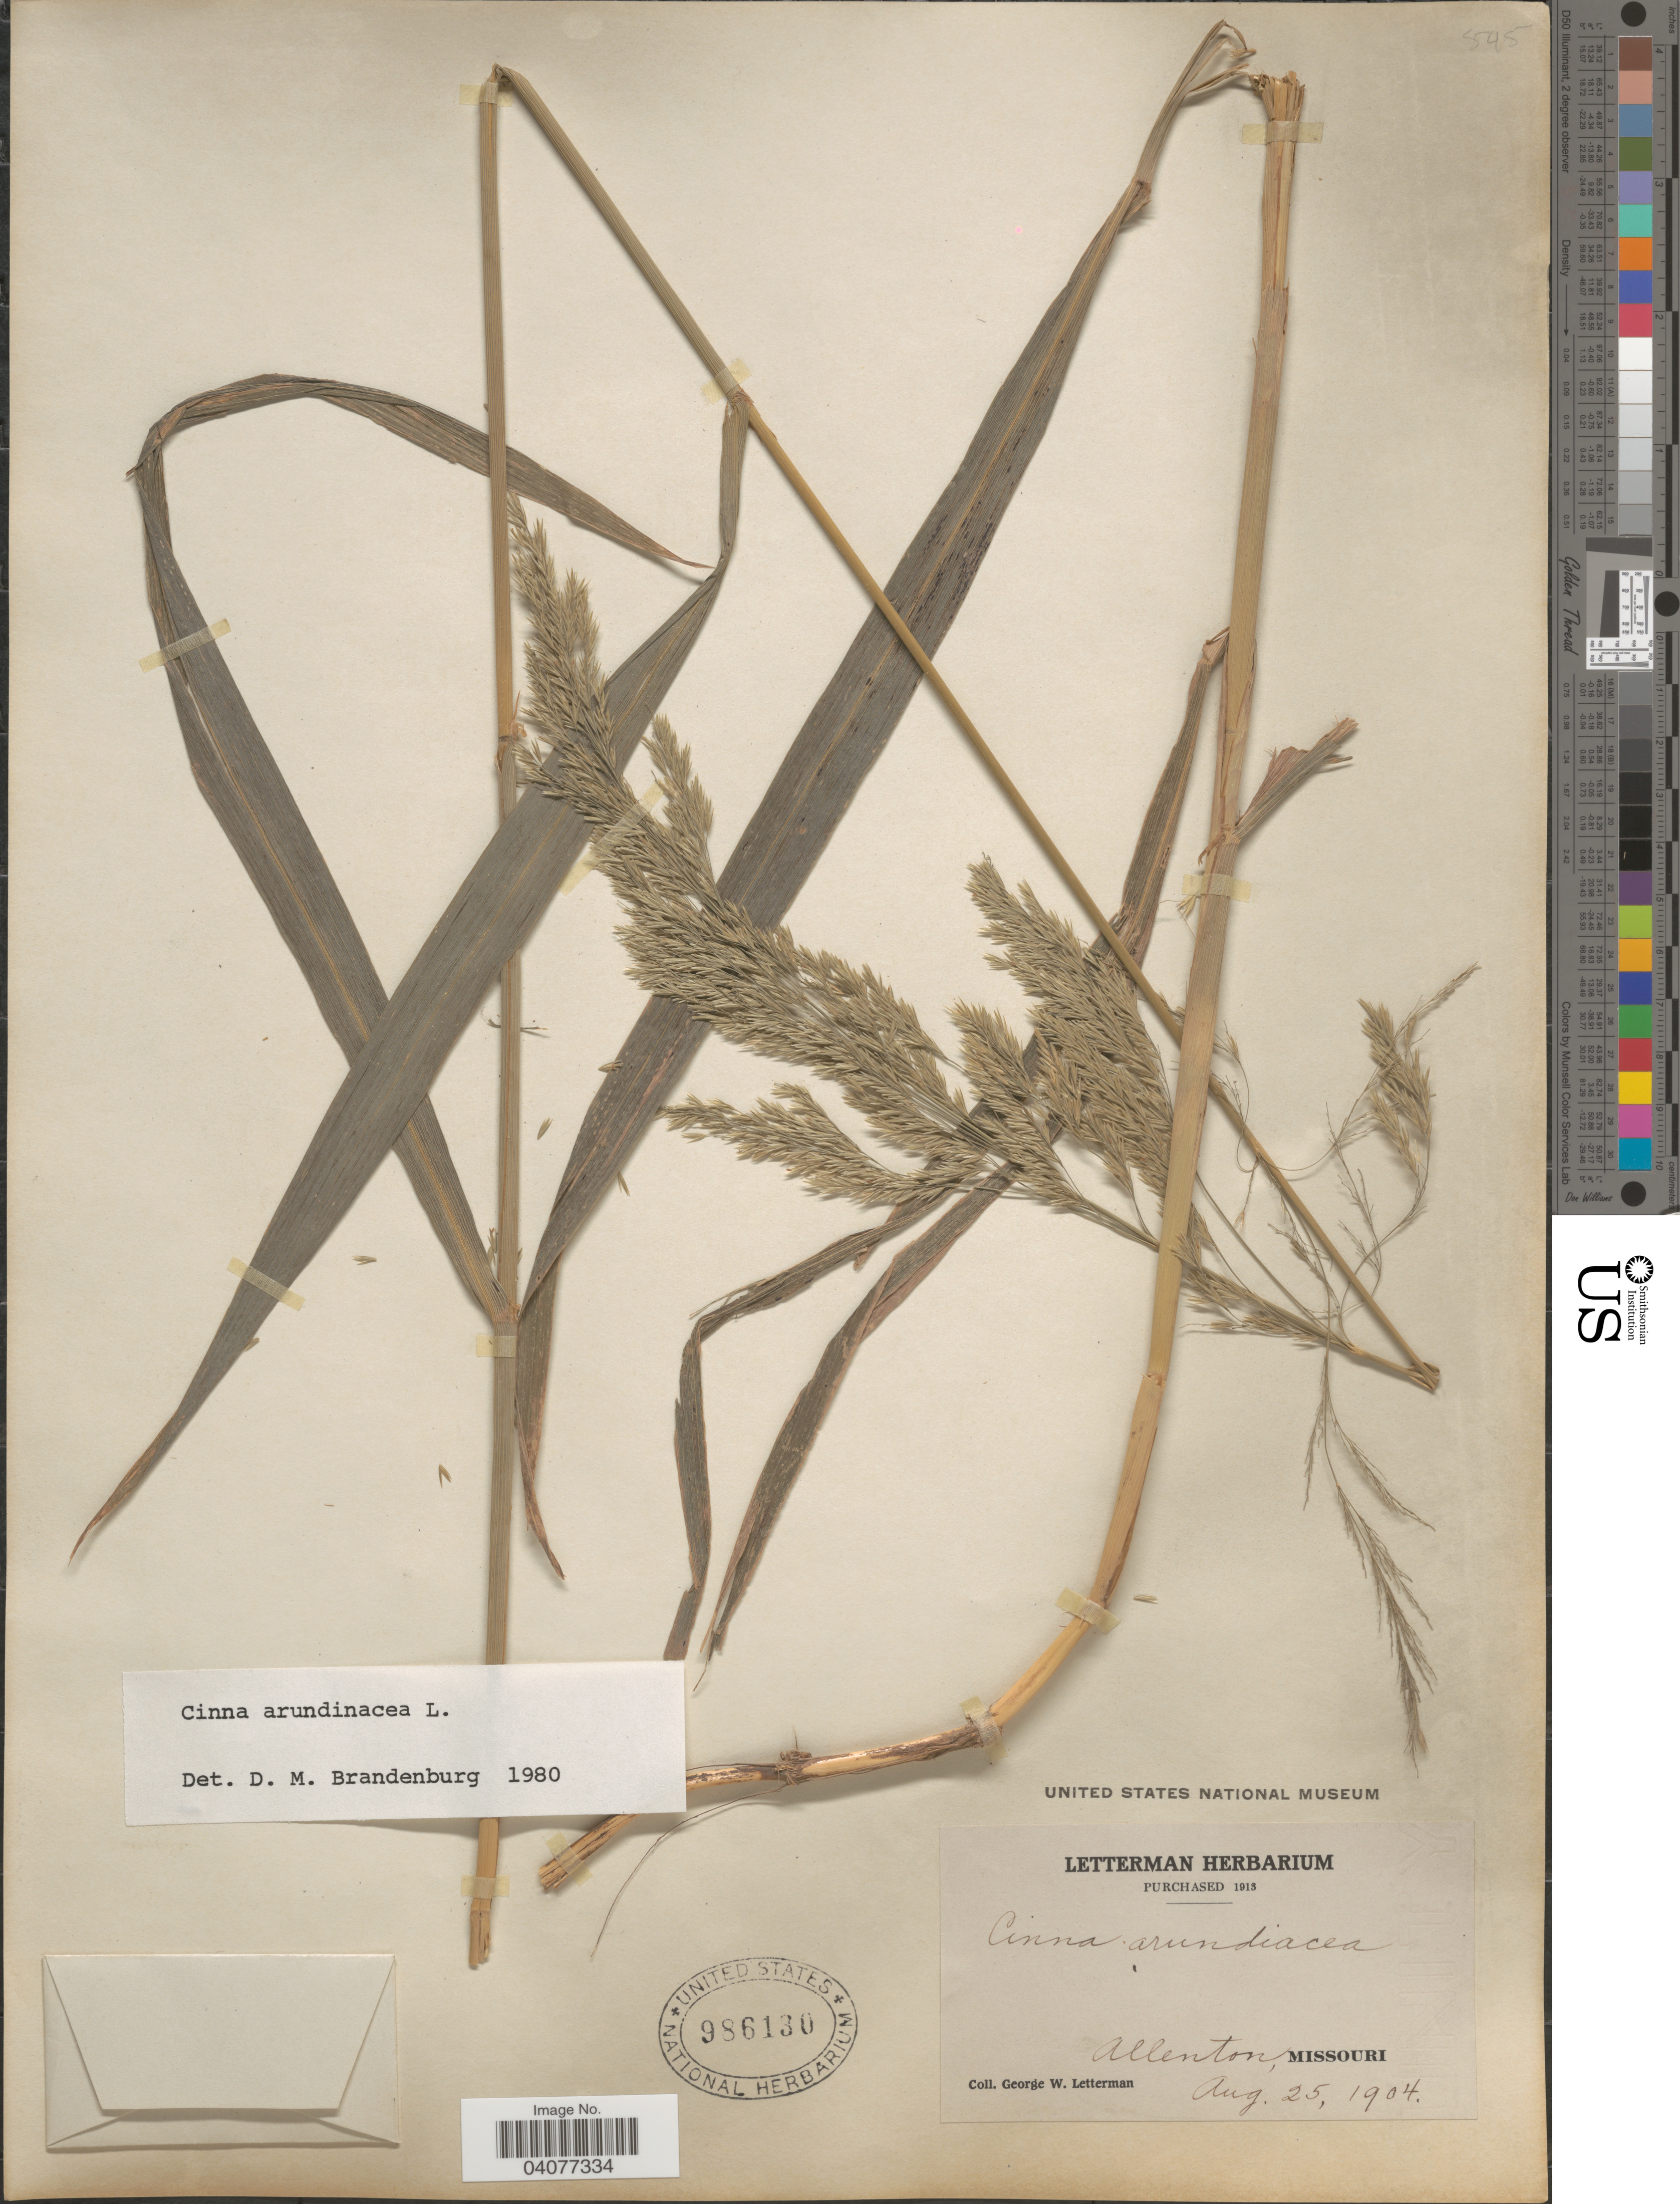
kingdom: Plantae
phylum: Tracheophyta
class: Liliopsida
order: Poales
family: Poaceae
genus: Cinna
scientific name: Cinna arundinacea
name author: L.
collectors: G. W. Letterman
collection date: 1904-08-25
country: United States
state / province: Missouri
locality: Allenton.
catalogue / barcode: US 986130